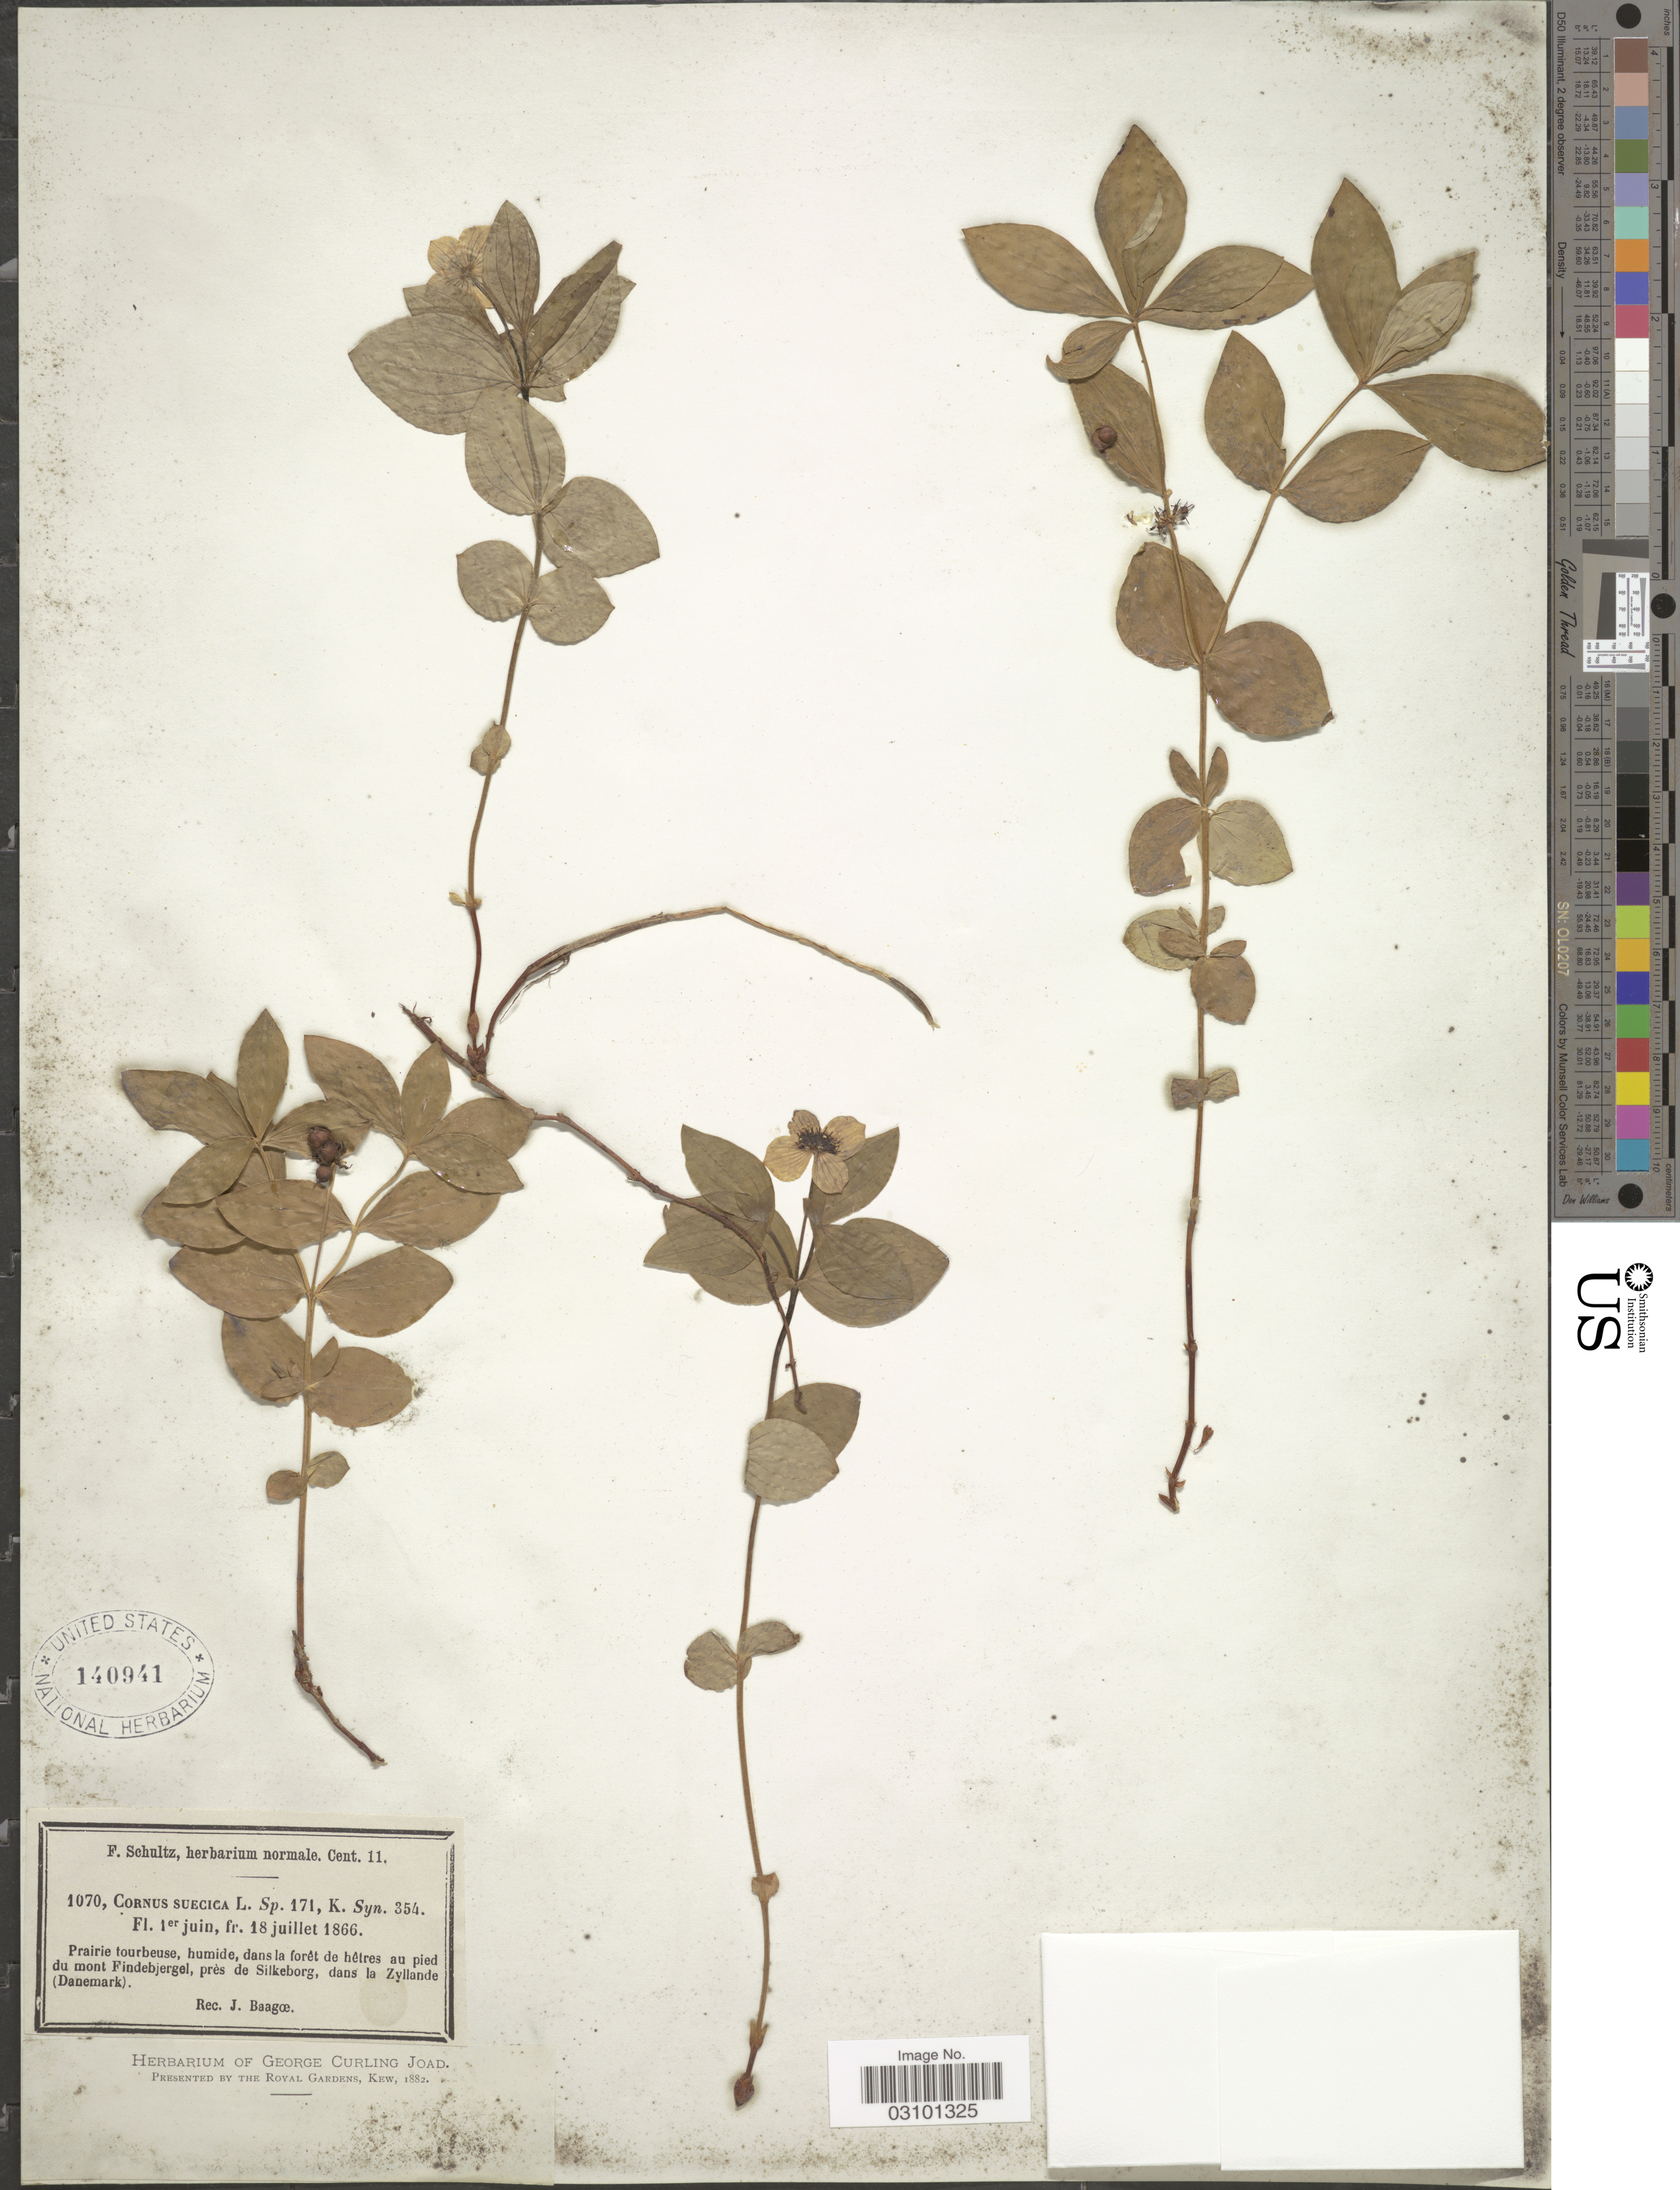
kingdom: Plantae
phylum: Tracheophyta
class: Magnoliopsida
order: Cornales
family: Cornaceae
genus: Cornus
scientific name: Cornus suecica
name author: L.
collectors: J. Baagoe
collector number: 1070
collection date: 1866-06-01/1866-07-18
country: Denmark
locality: Prairie tourbeuse, humide, dans la forêt de hêtres au pied du mont Findebjergel, près de Silkeborg, dans la Zyllande.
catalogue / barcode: US 140941